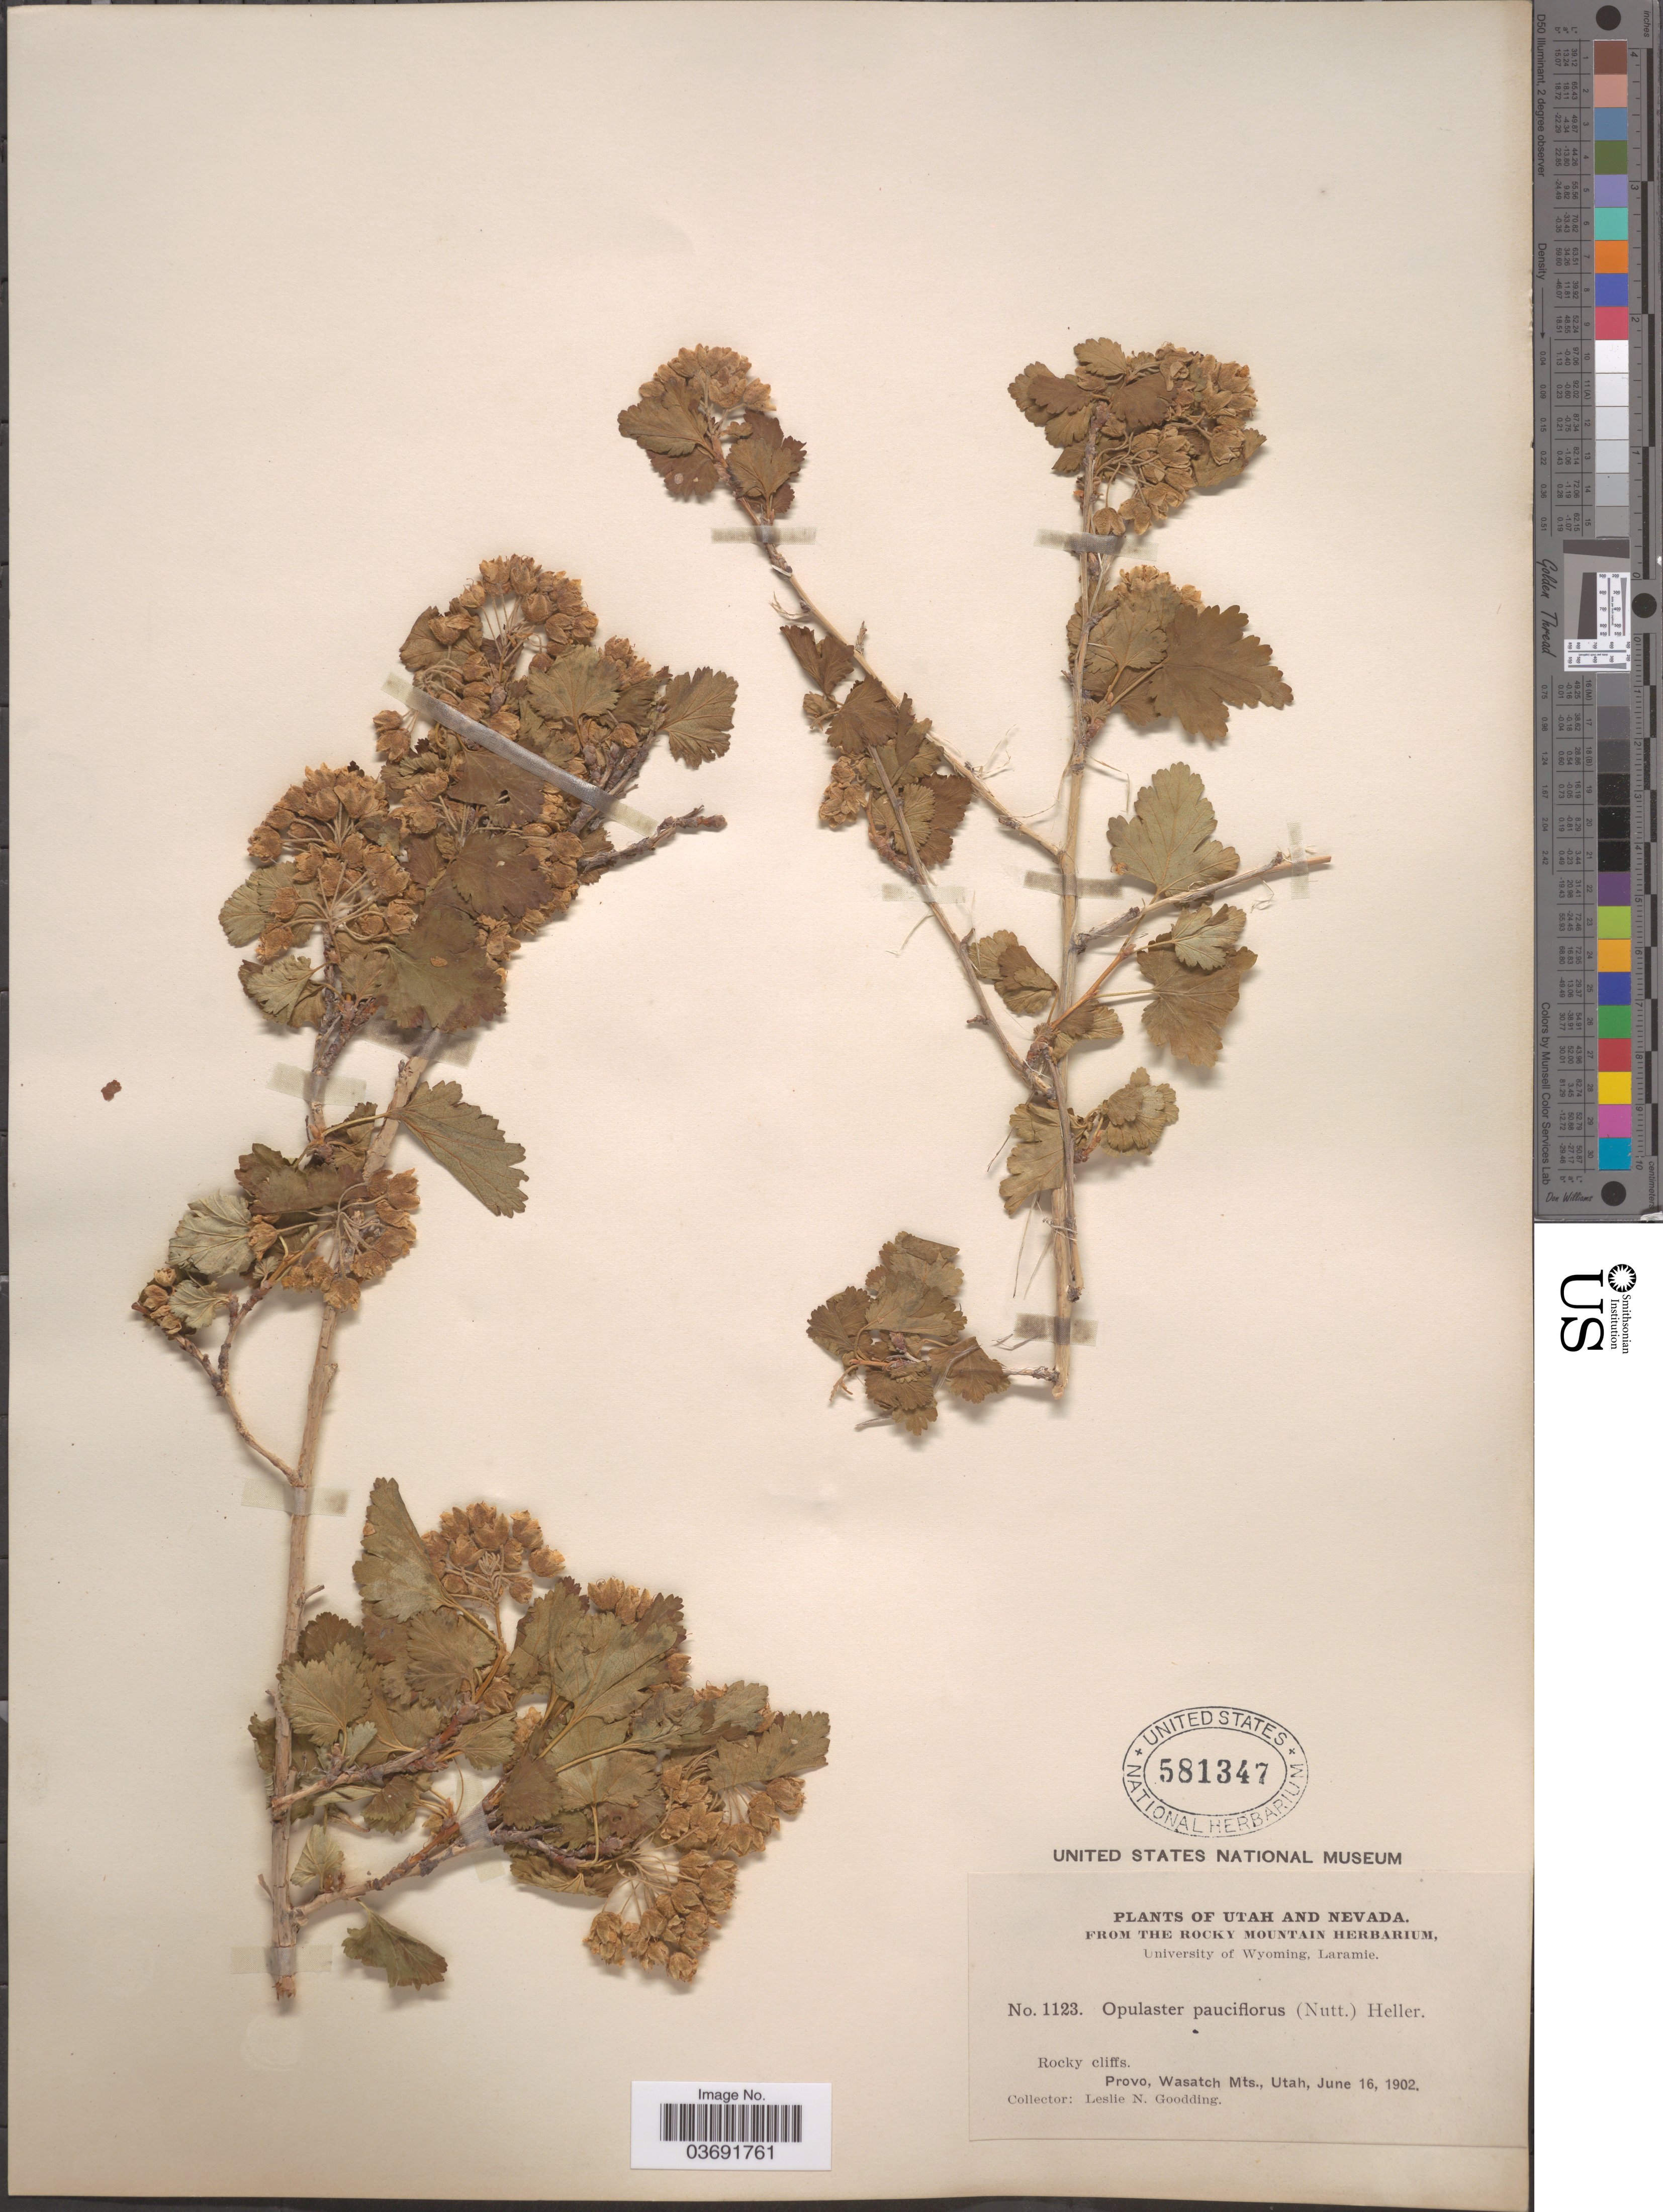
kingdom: Plantae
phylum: Tracheophyta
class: Magnoliopsida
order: Rosales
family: Rosaceae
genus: Physocarpus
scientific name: Physocarpus malvaceus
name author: (Greene) Kuntze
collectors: L. N. Goodding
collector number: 1123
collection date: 1902-06-16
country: United States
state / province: Utah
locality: Provo, Wasatch Mts.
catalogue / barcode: US 581347